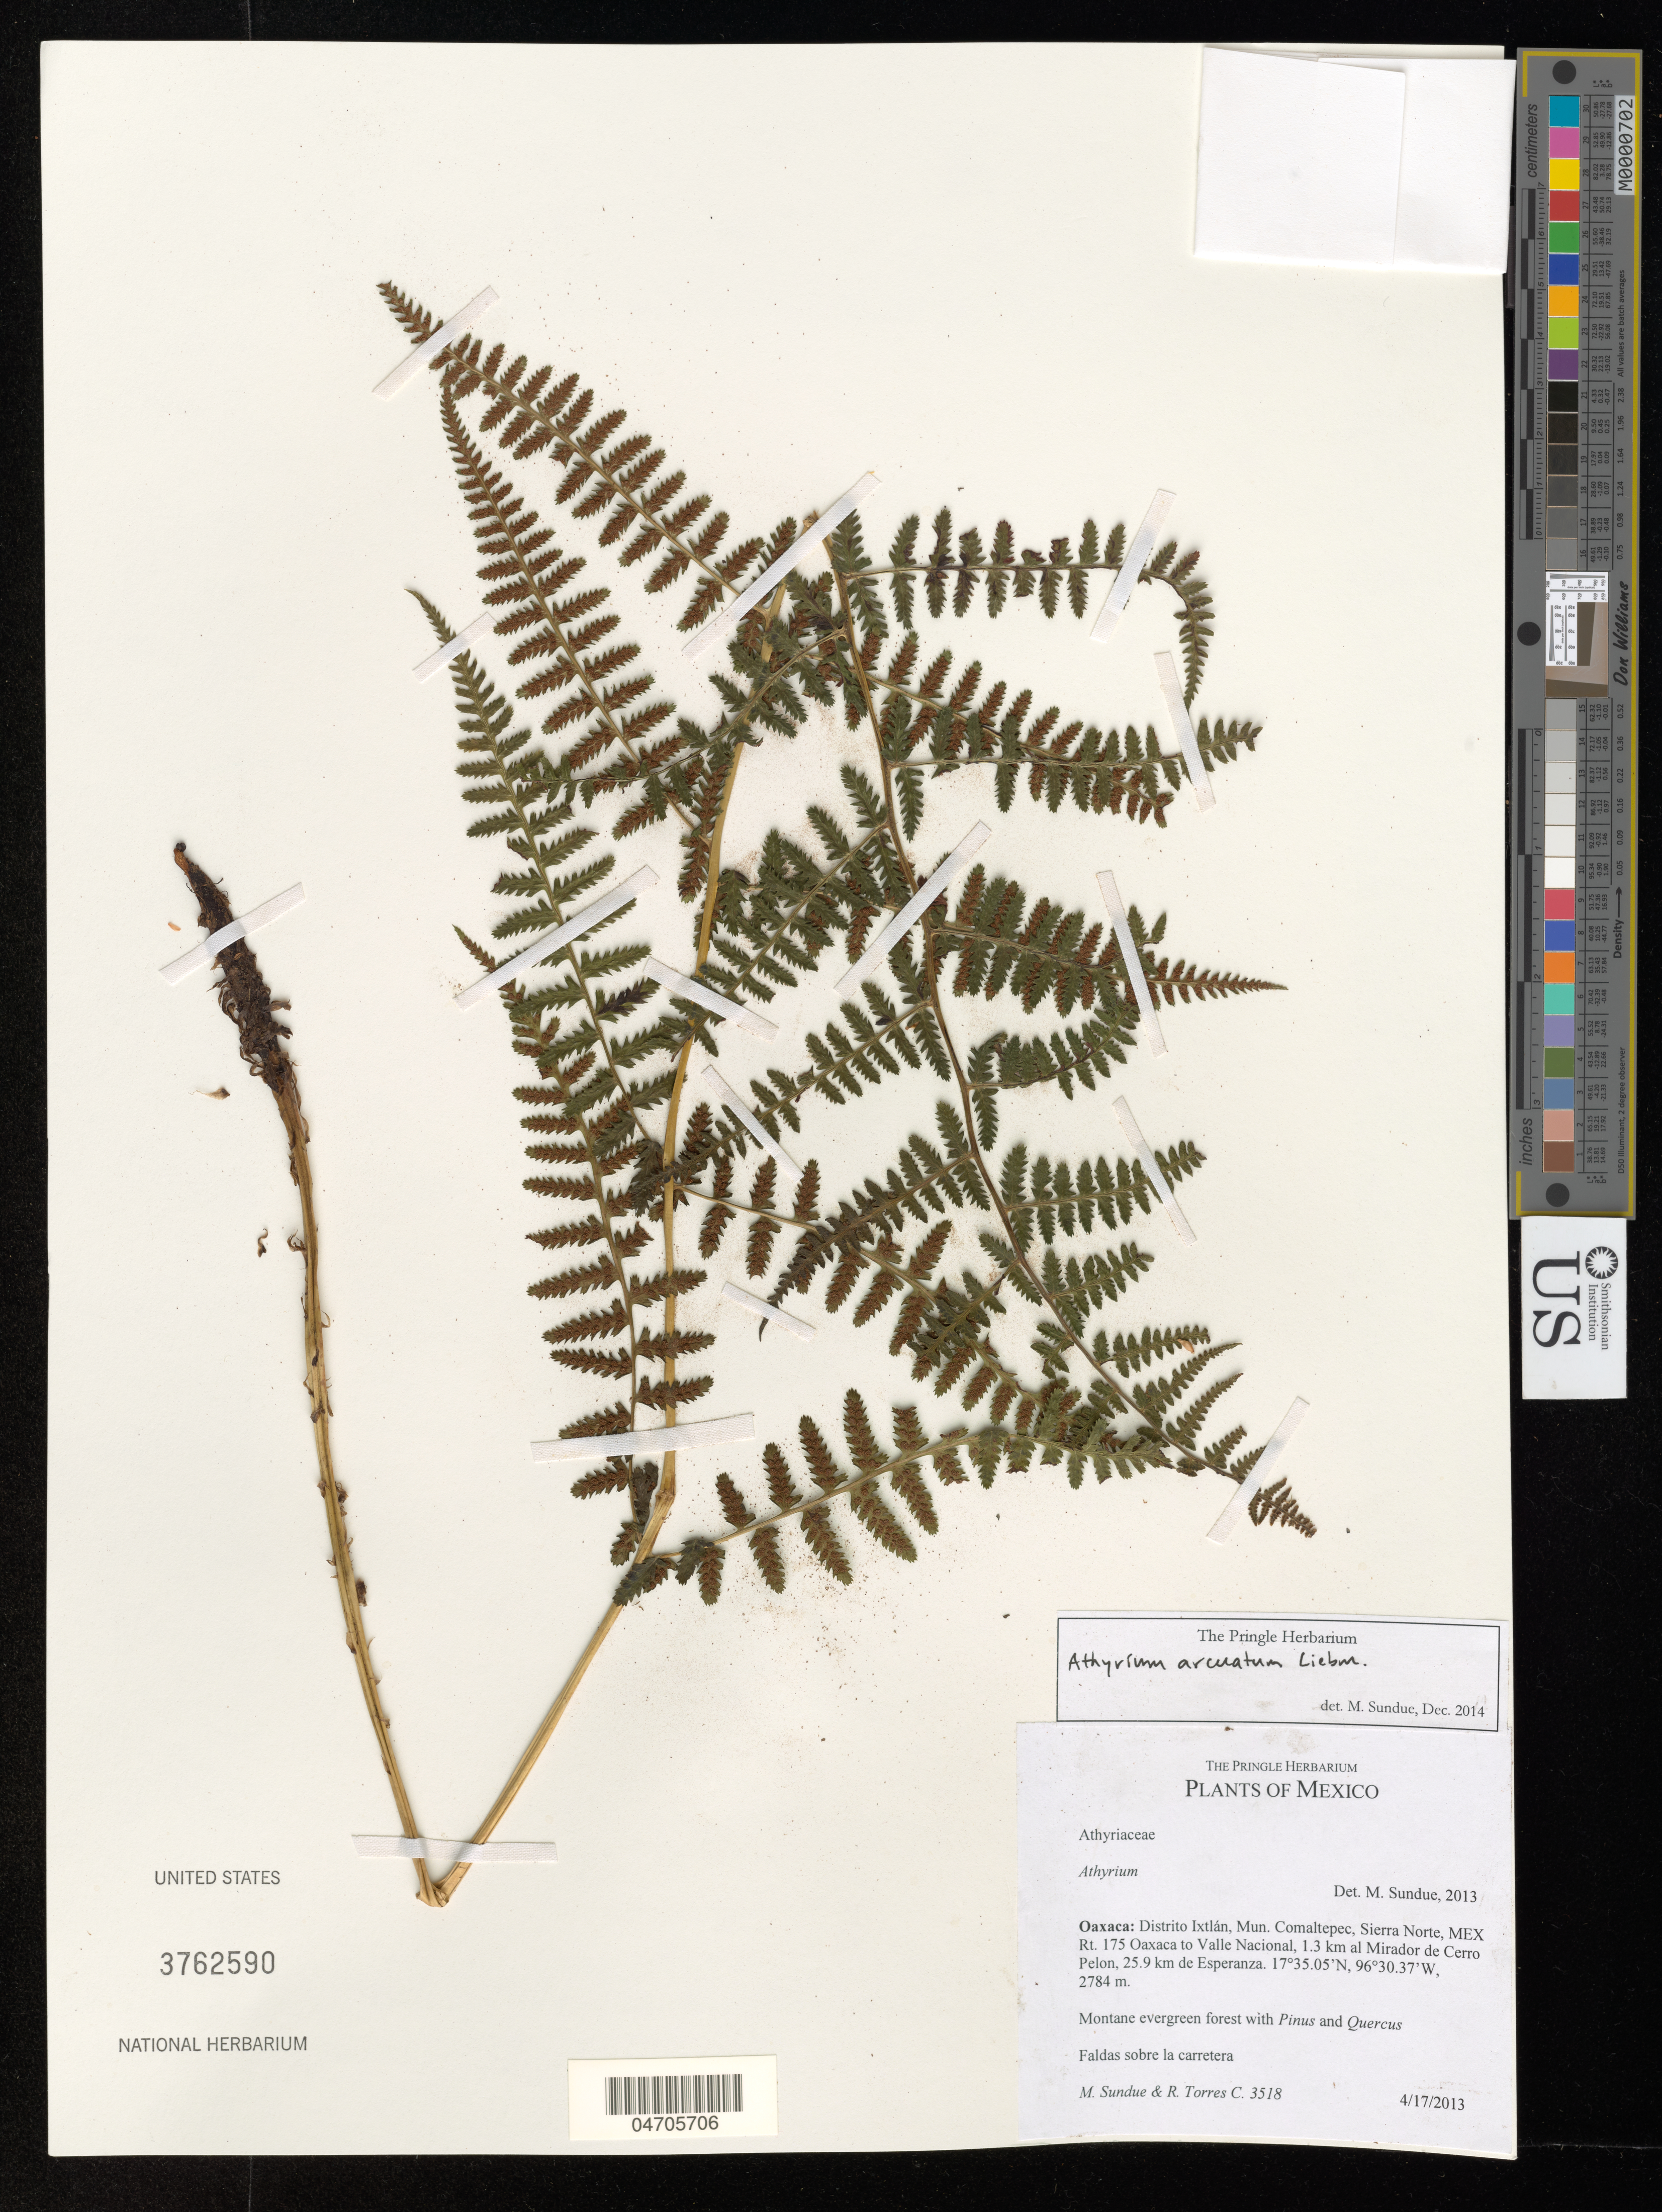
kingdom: Plantae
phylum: Tracheophyta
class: Polypodiopsida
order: Polypodiales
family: Athyriaceae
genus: Athyrium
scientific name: Athyrium arcuatum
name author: Liebm.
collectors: M. Sundue & R. Torres C.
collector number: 3518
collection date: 2013-04-17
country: Mexico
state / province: Oaxaca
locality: Distrito Ixtlán, Mun. Comaltepec, Sierra Norte, MEX Rt. 175 Oaxaca to Valle Nacional, 1.3 km al Mirador de Cerro Pelon, 25.9 km de Esperanza.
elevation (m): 2784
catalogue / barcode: US 3762590